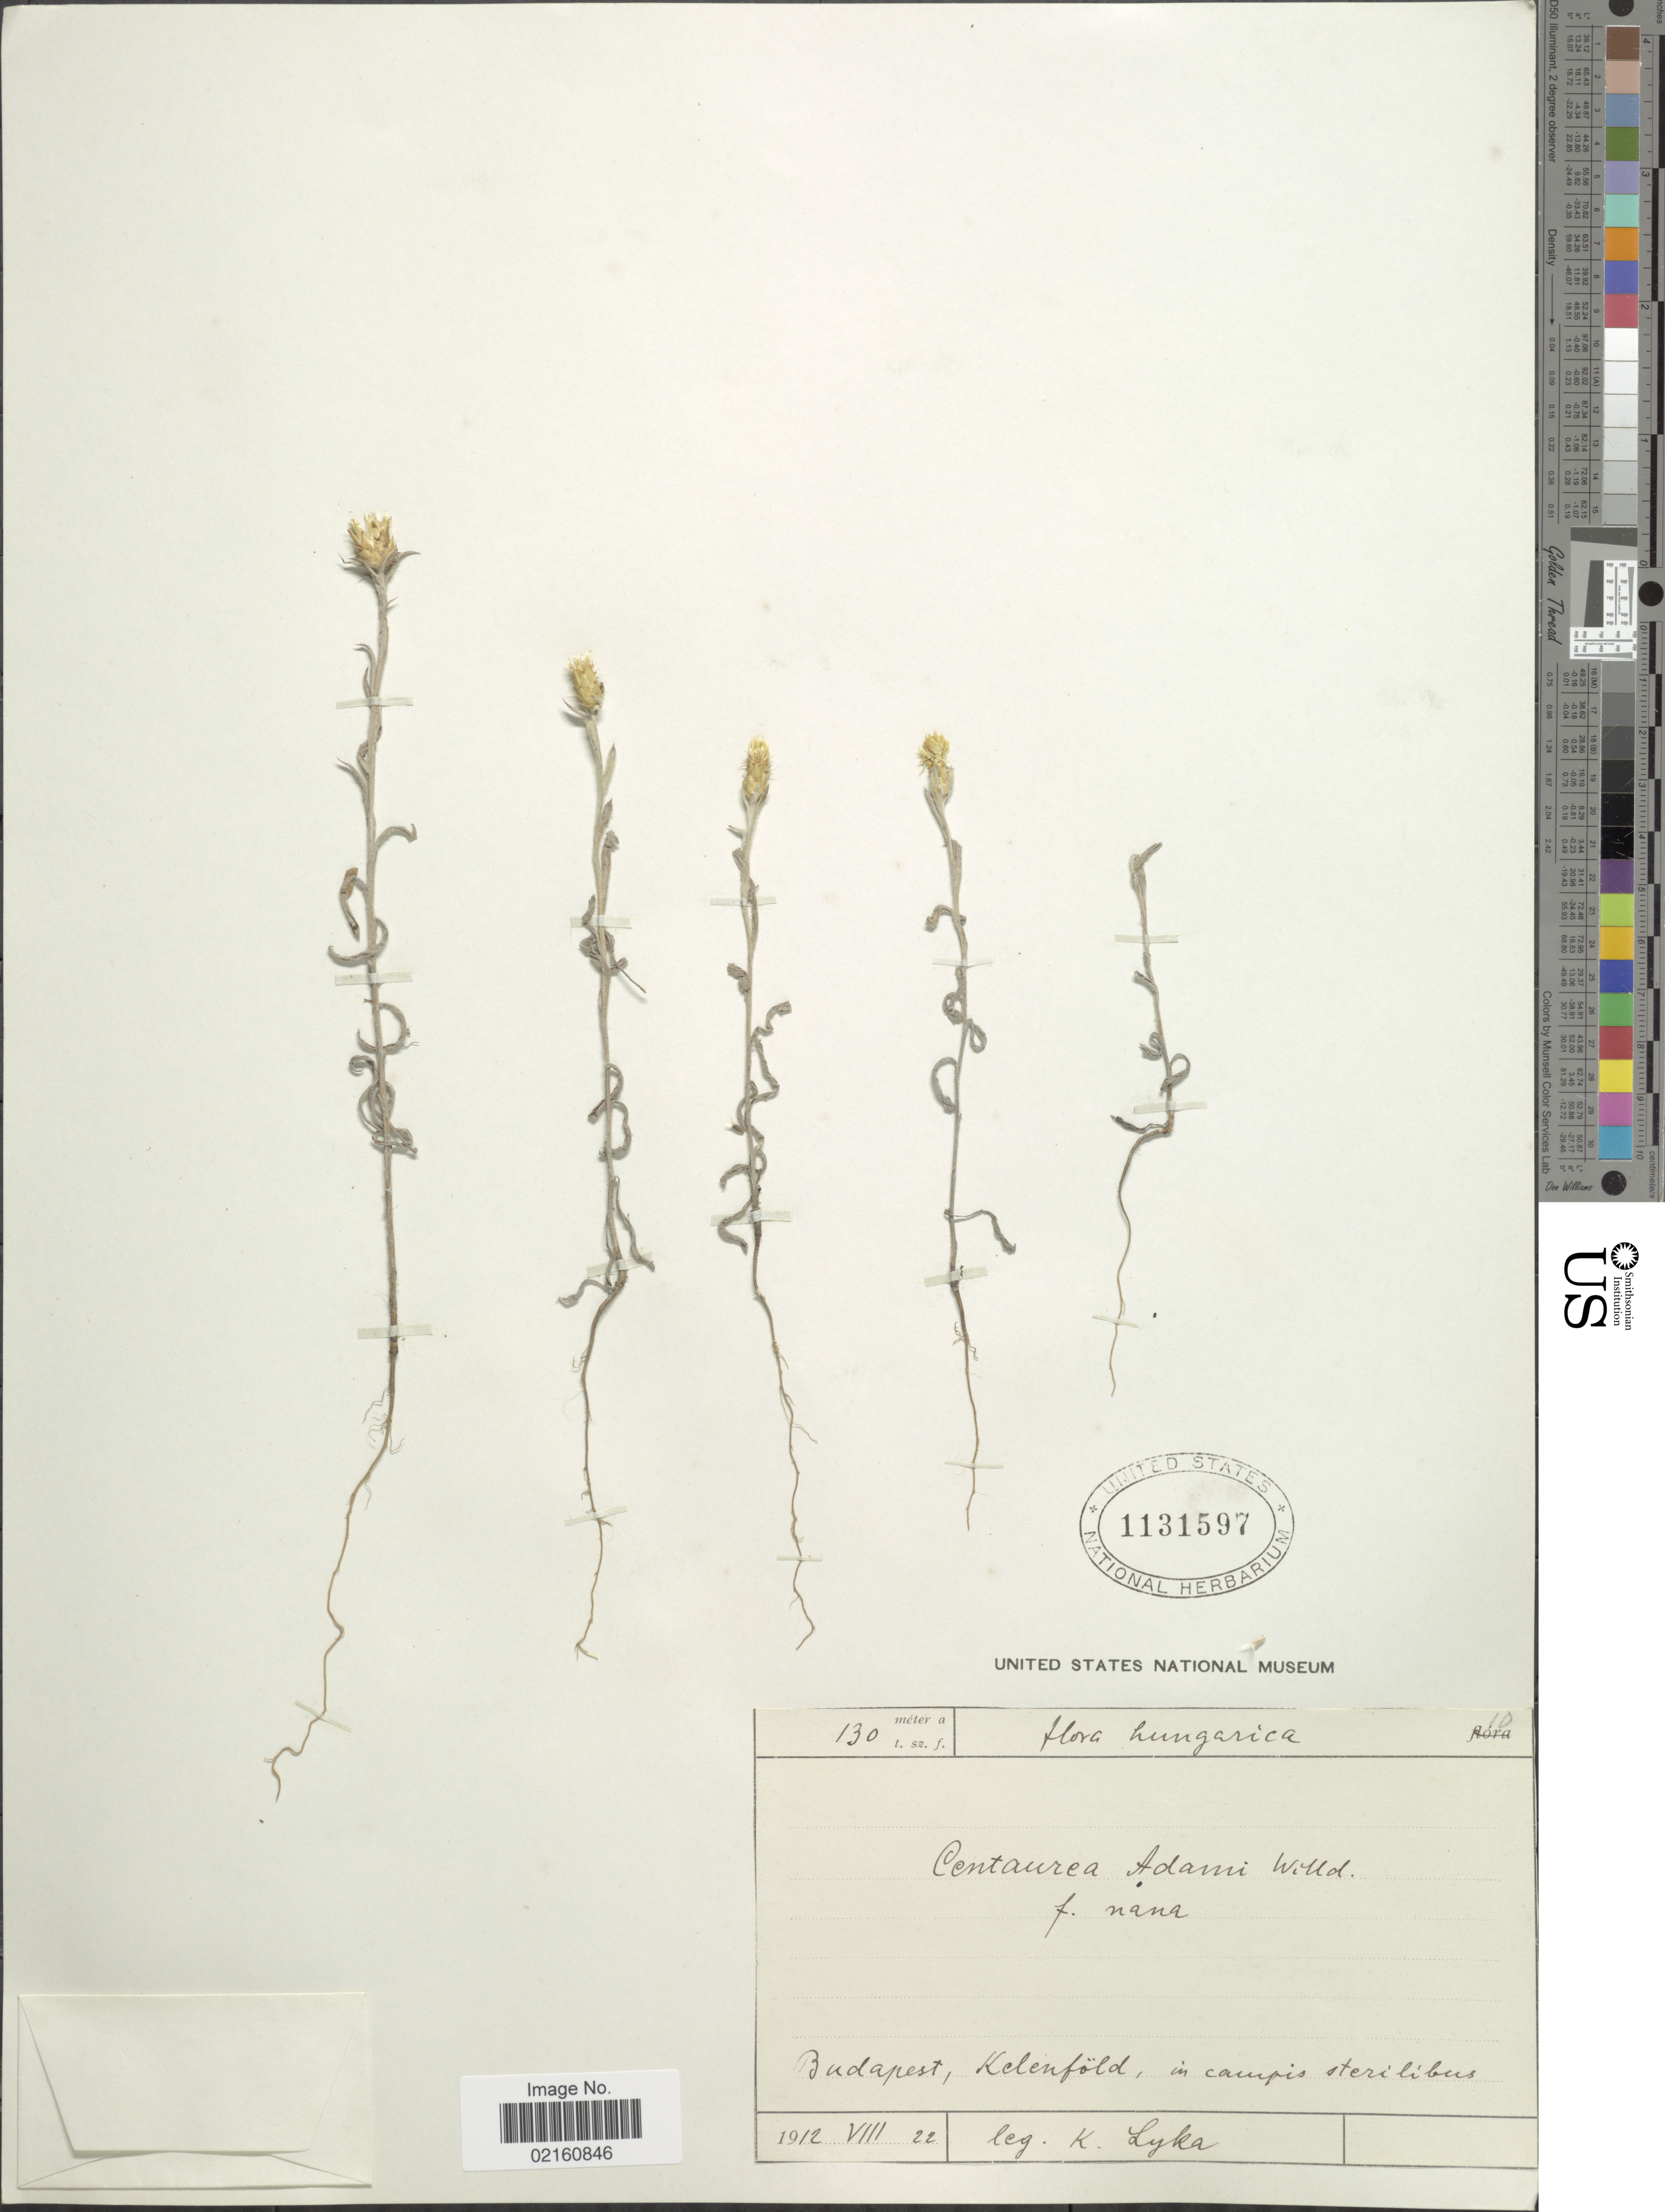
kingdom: Plantae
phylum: Tracheophyta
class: Magnoliopsida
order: Asterales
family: Asteraceae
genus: Centaurea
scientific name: Centaurea solstitialis subsp. adamii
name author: (Willd.) Nyman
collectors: K. Lyka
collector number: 10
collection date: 1912-08-22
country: Hungary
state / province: Budapest, Capital District of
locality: Budapest, Kelenfold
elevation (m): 130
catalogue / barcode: US 1131597